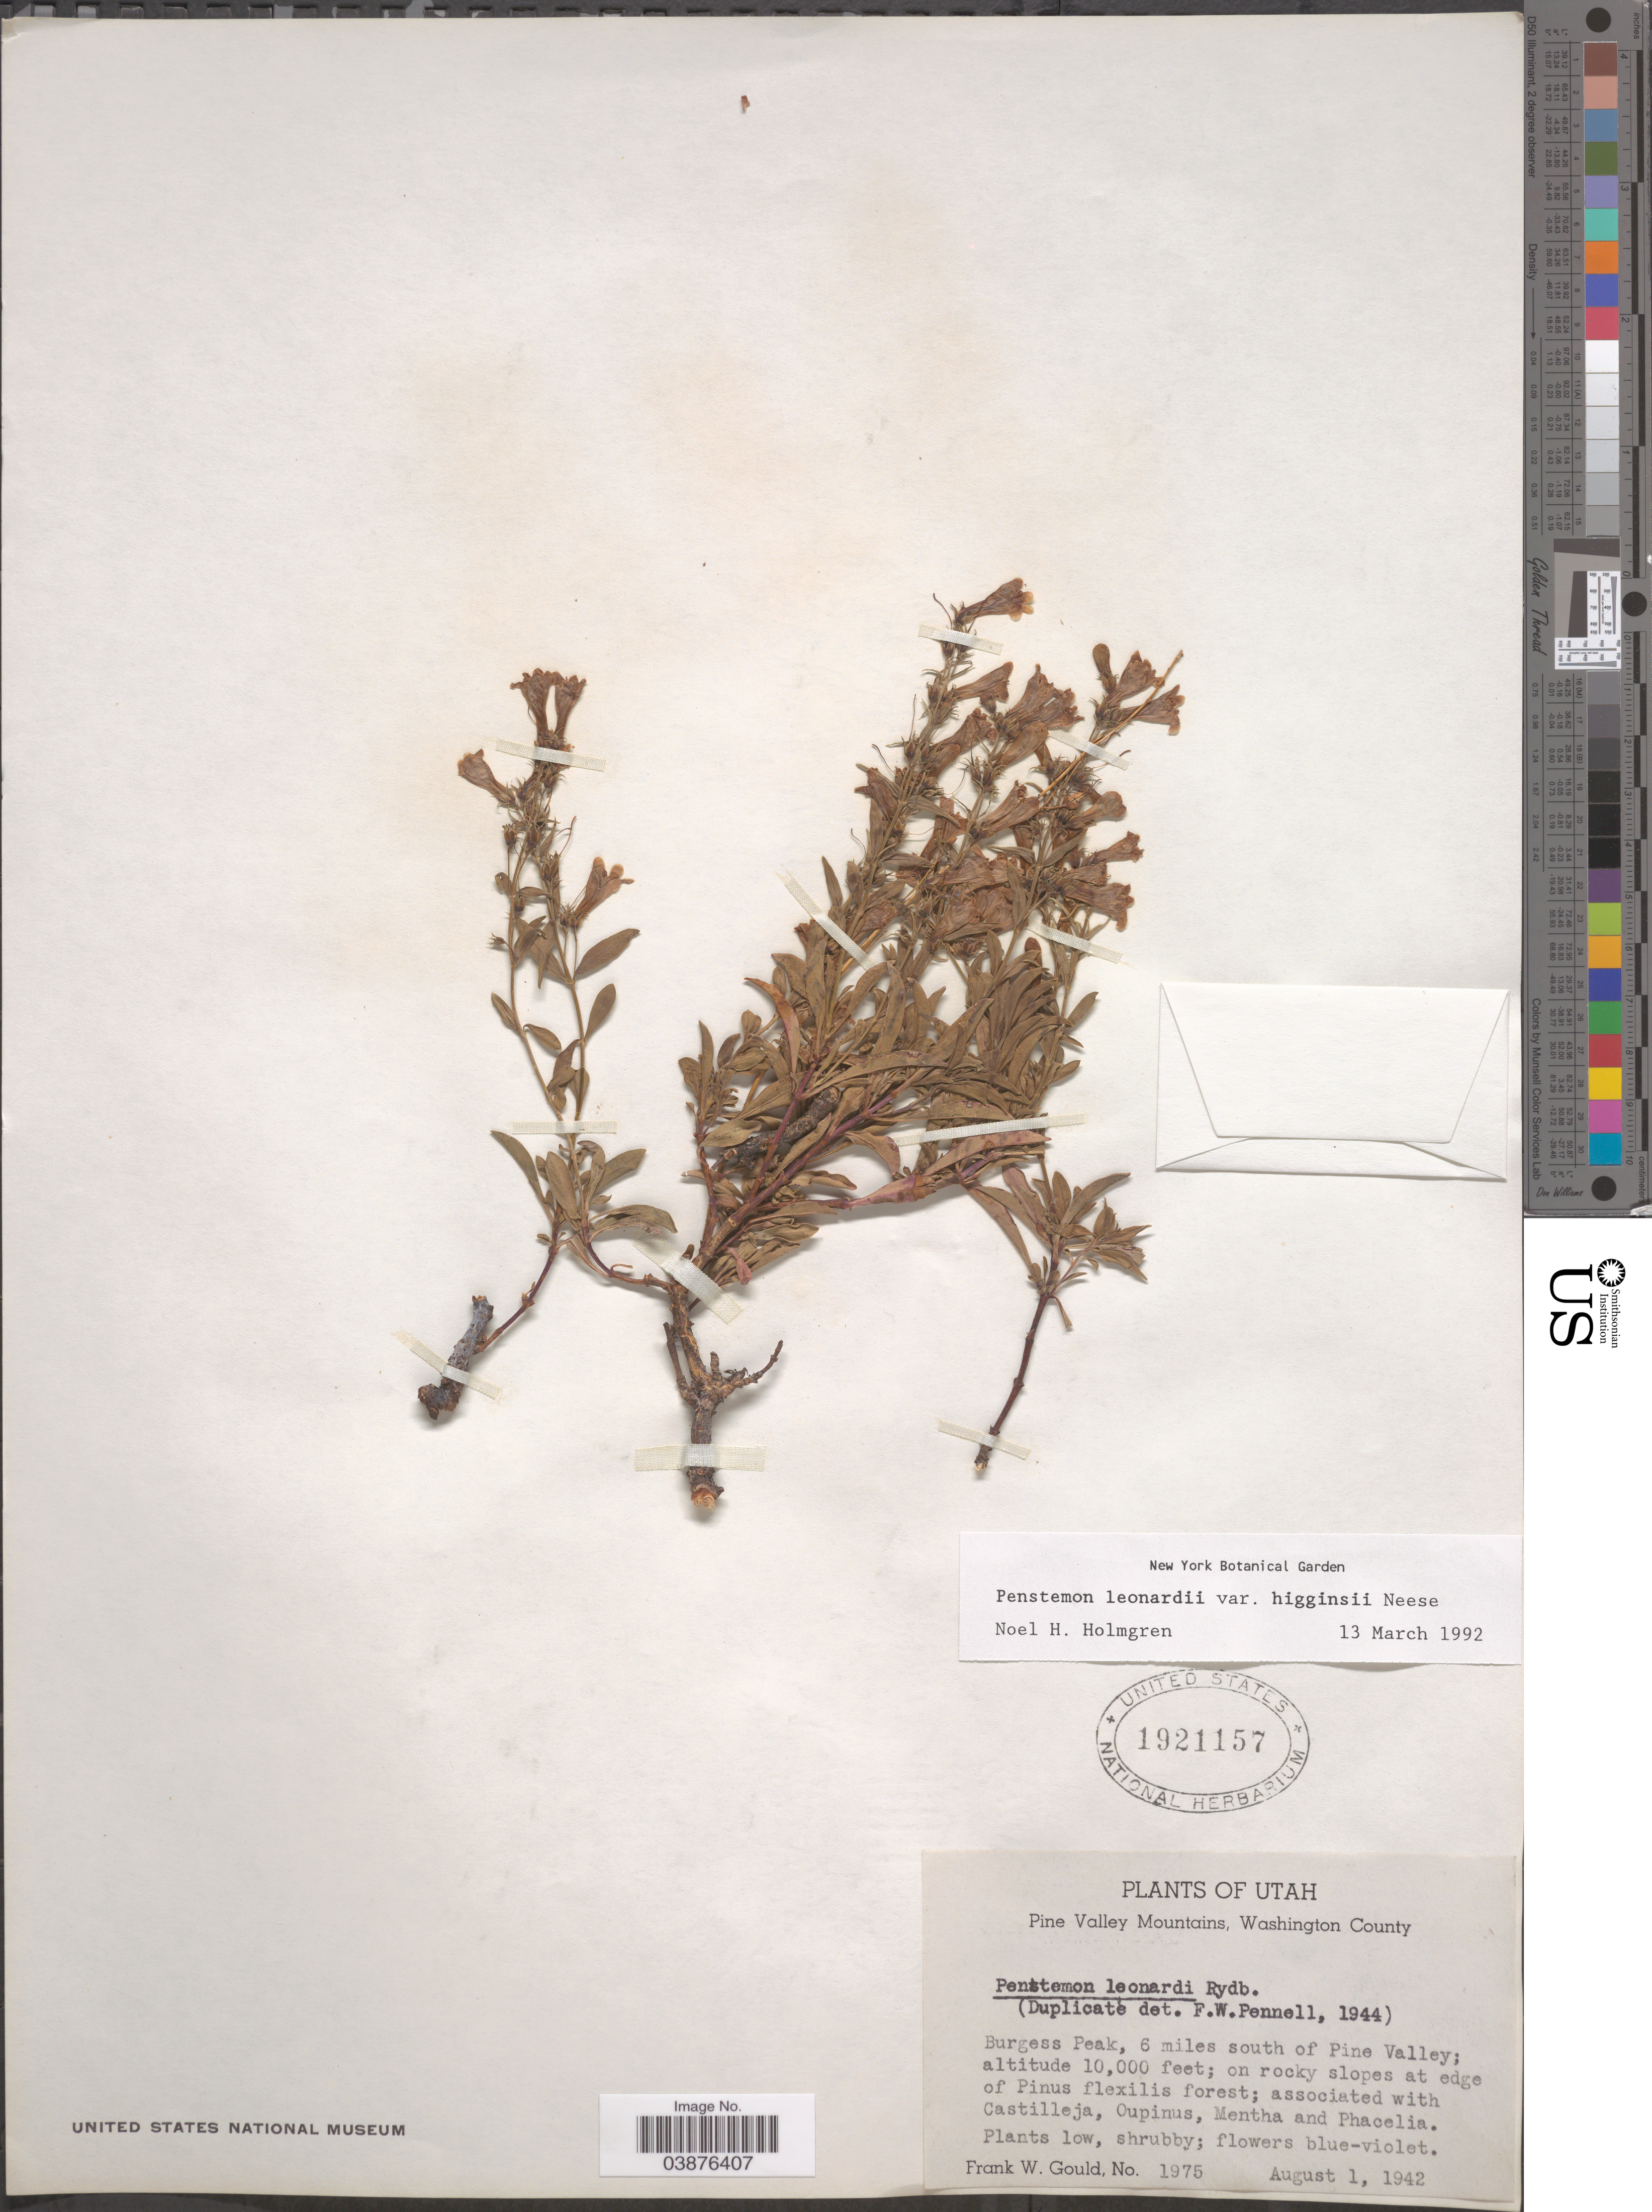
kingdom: Plantae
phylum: Tracheophyta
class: Magnoliopsida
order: Lamiales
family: Plantaginaceae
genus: Penstemon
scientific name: Penstemon leonardii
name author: Rydb.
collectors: F. W. Gould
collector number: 1975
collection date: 1942-08-01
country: United States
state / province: Utah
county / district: Washington County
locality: Pine Valley Mountains, Burgess Peak, 6 miles south of Pine Valley.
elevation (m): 3048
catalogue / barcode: US 1921157